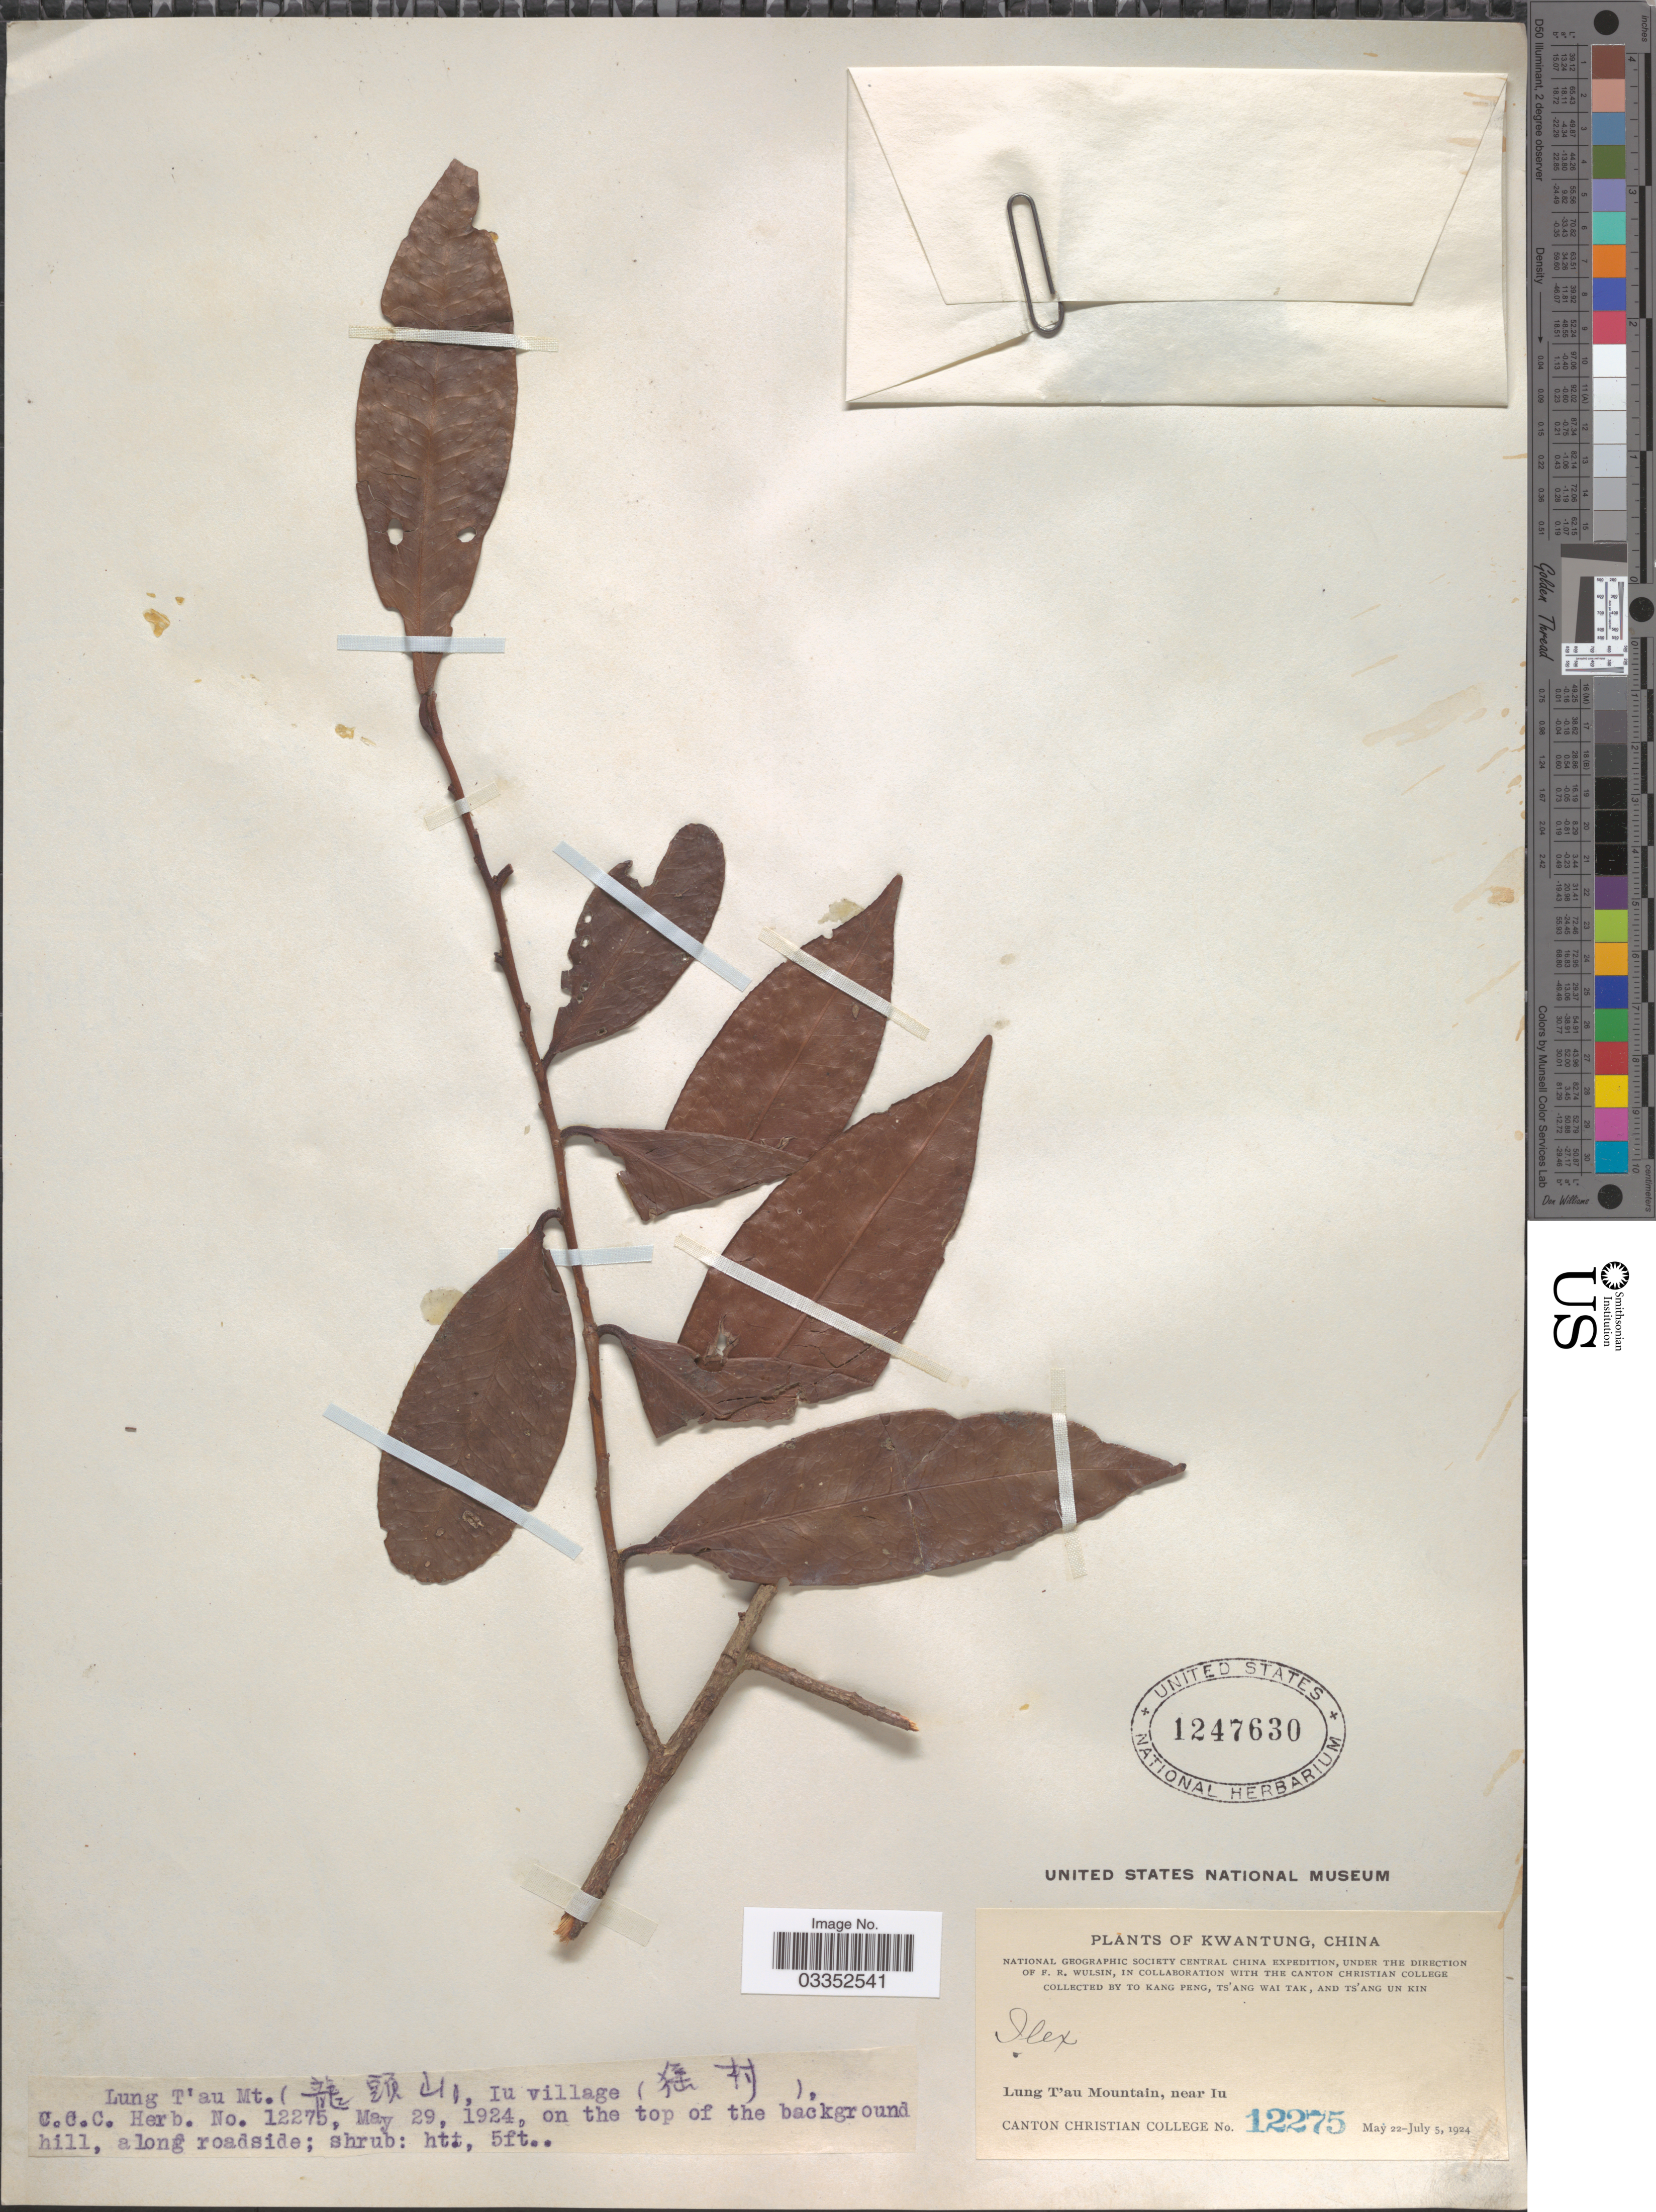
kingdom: Plantae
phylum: Tracheophyta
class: Magnoliopsida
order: Aquifoliales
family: Aquifoliaceae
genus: Ilex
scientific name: Ilex sp.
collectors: Kang Peng To, W. T. Tsang & Ts' Ang Un Kin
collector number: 12275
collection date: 1924-05-29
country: China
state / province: Guangdong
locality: Kwantung, Lung T'au Mountain, near Iu village.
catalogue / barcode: US 1247630